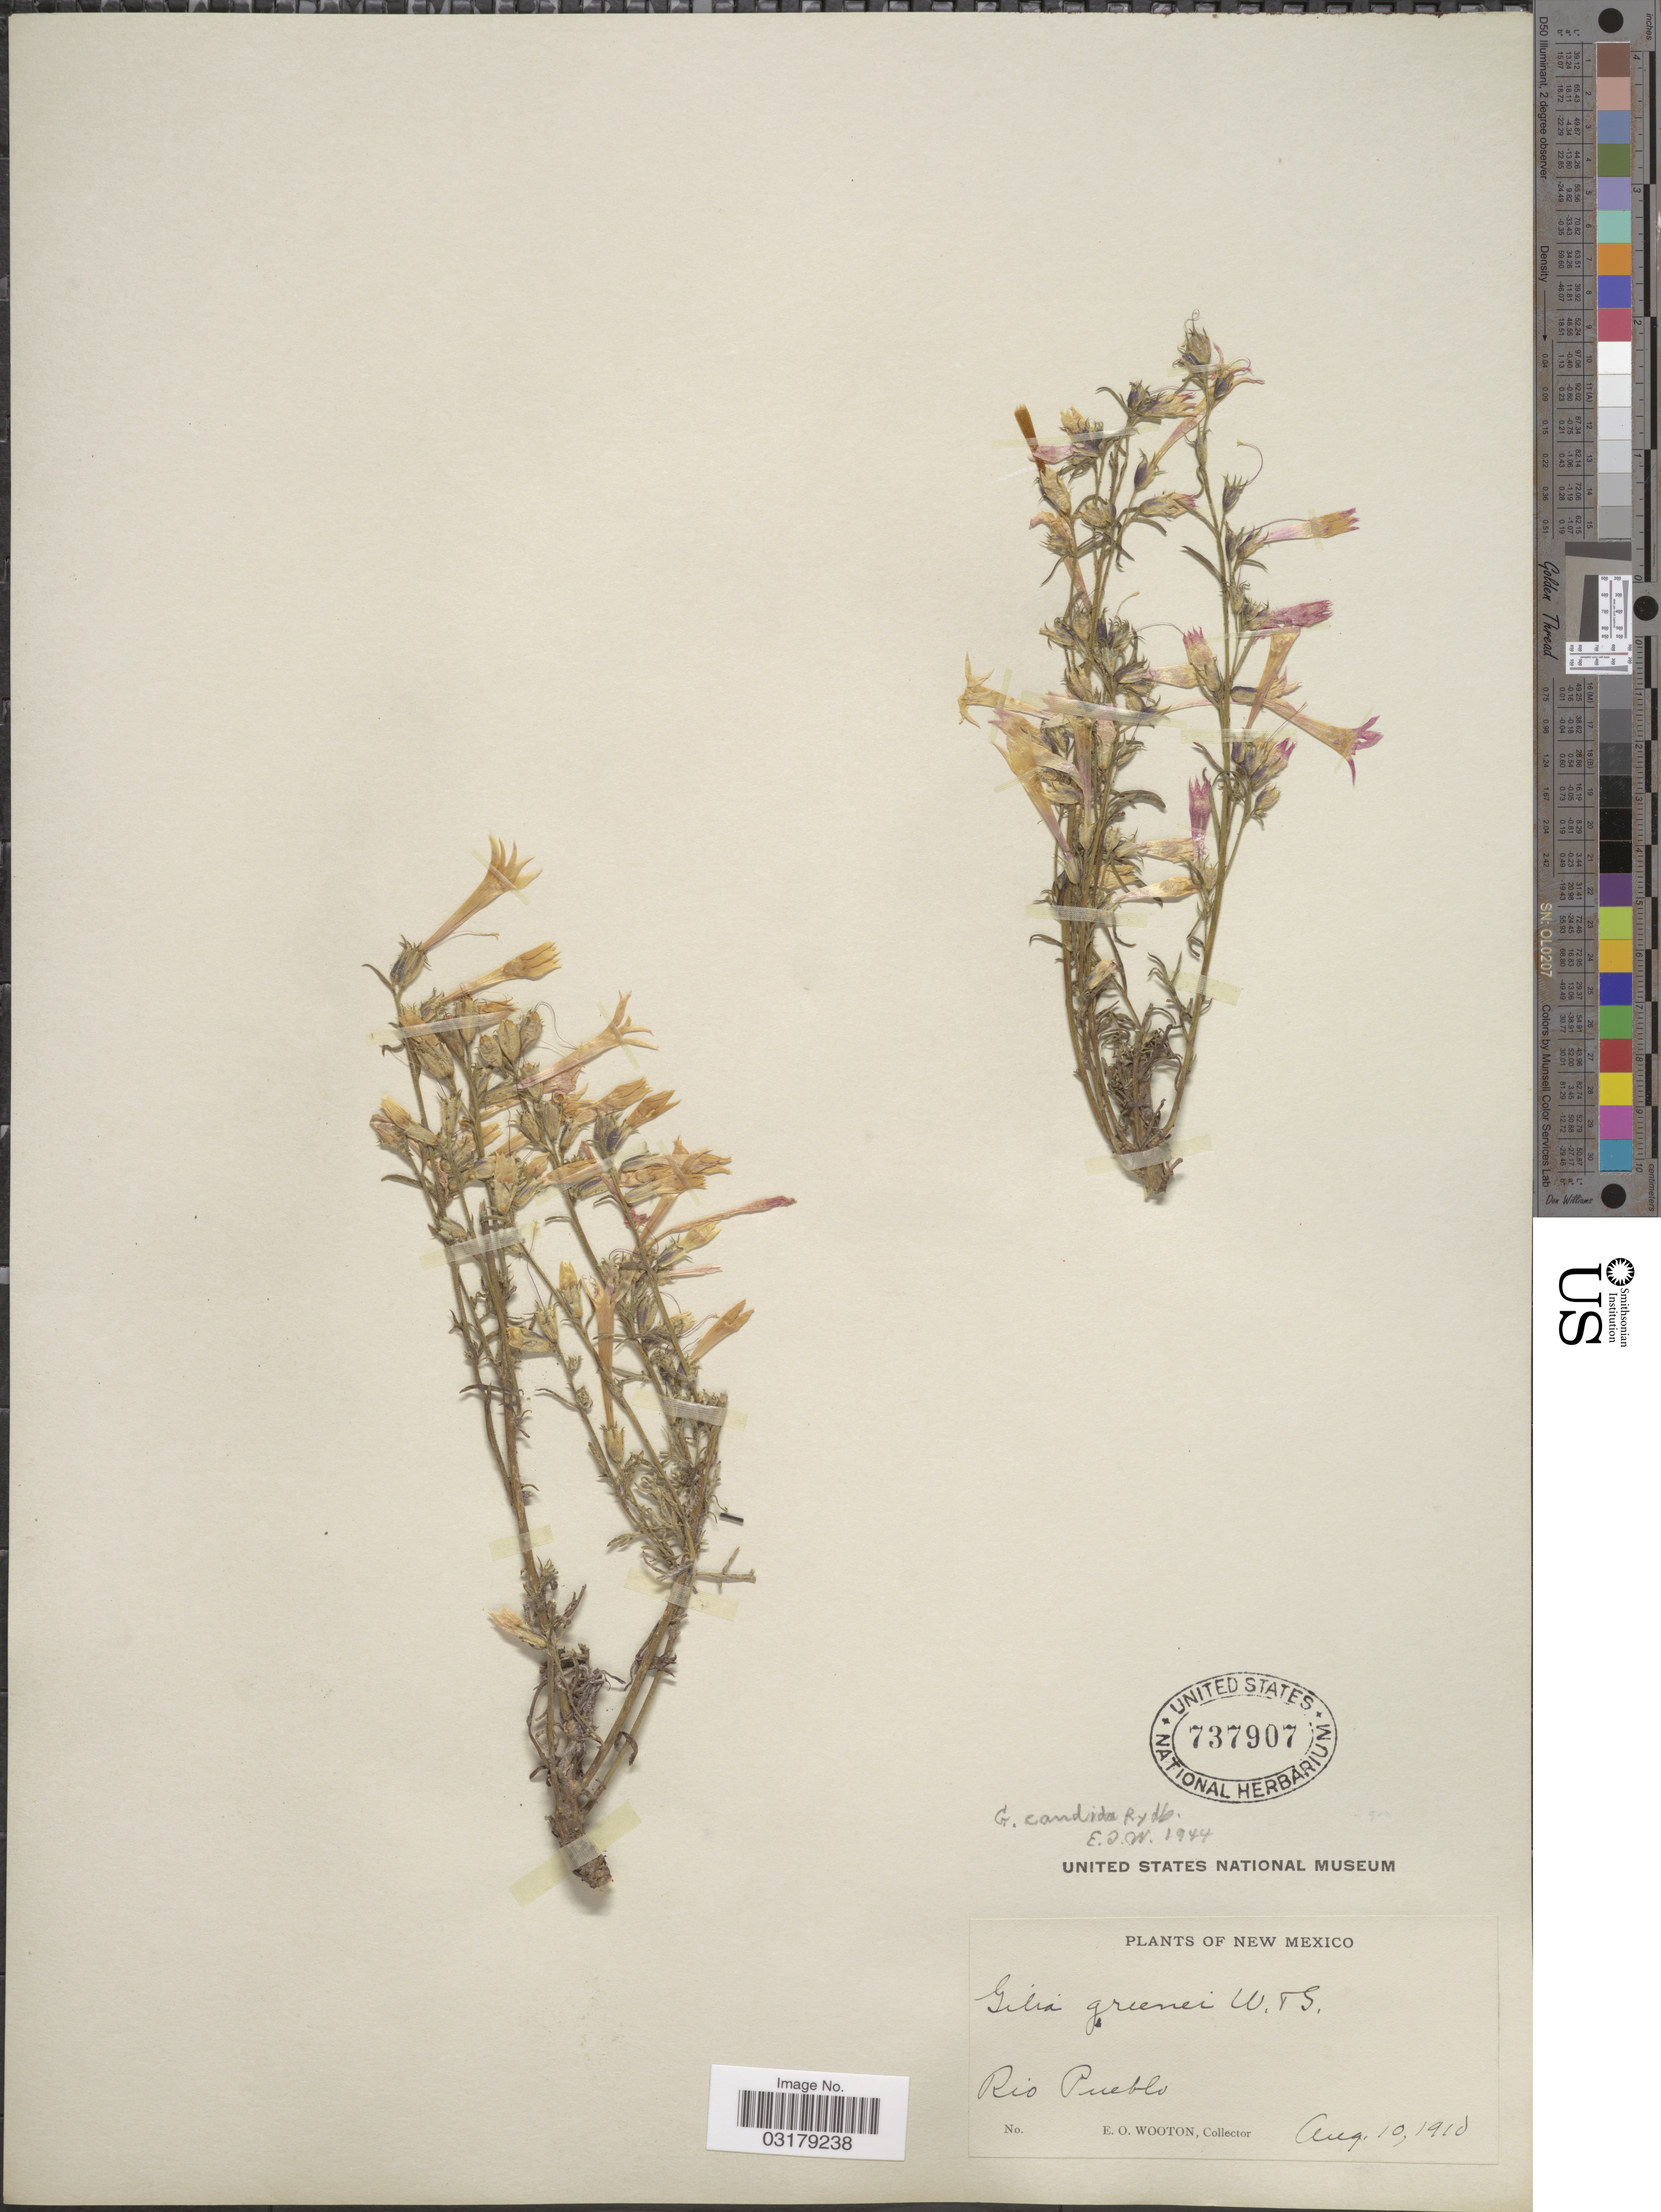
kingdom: Plantae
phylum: Tracheophyta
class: Magnoliopsida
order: Ericales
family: Polemoniaceae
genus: Ipomopsis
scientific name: Ipomopsis aggregata subsp. candida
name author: (Rydb.) V.E. Grant & A.D. Grant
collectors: E. O. Wooton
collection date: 1910-08-10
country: United States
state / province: New Mexico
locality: Rio Pueblo.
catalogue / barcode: US 737907